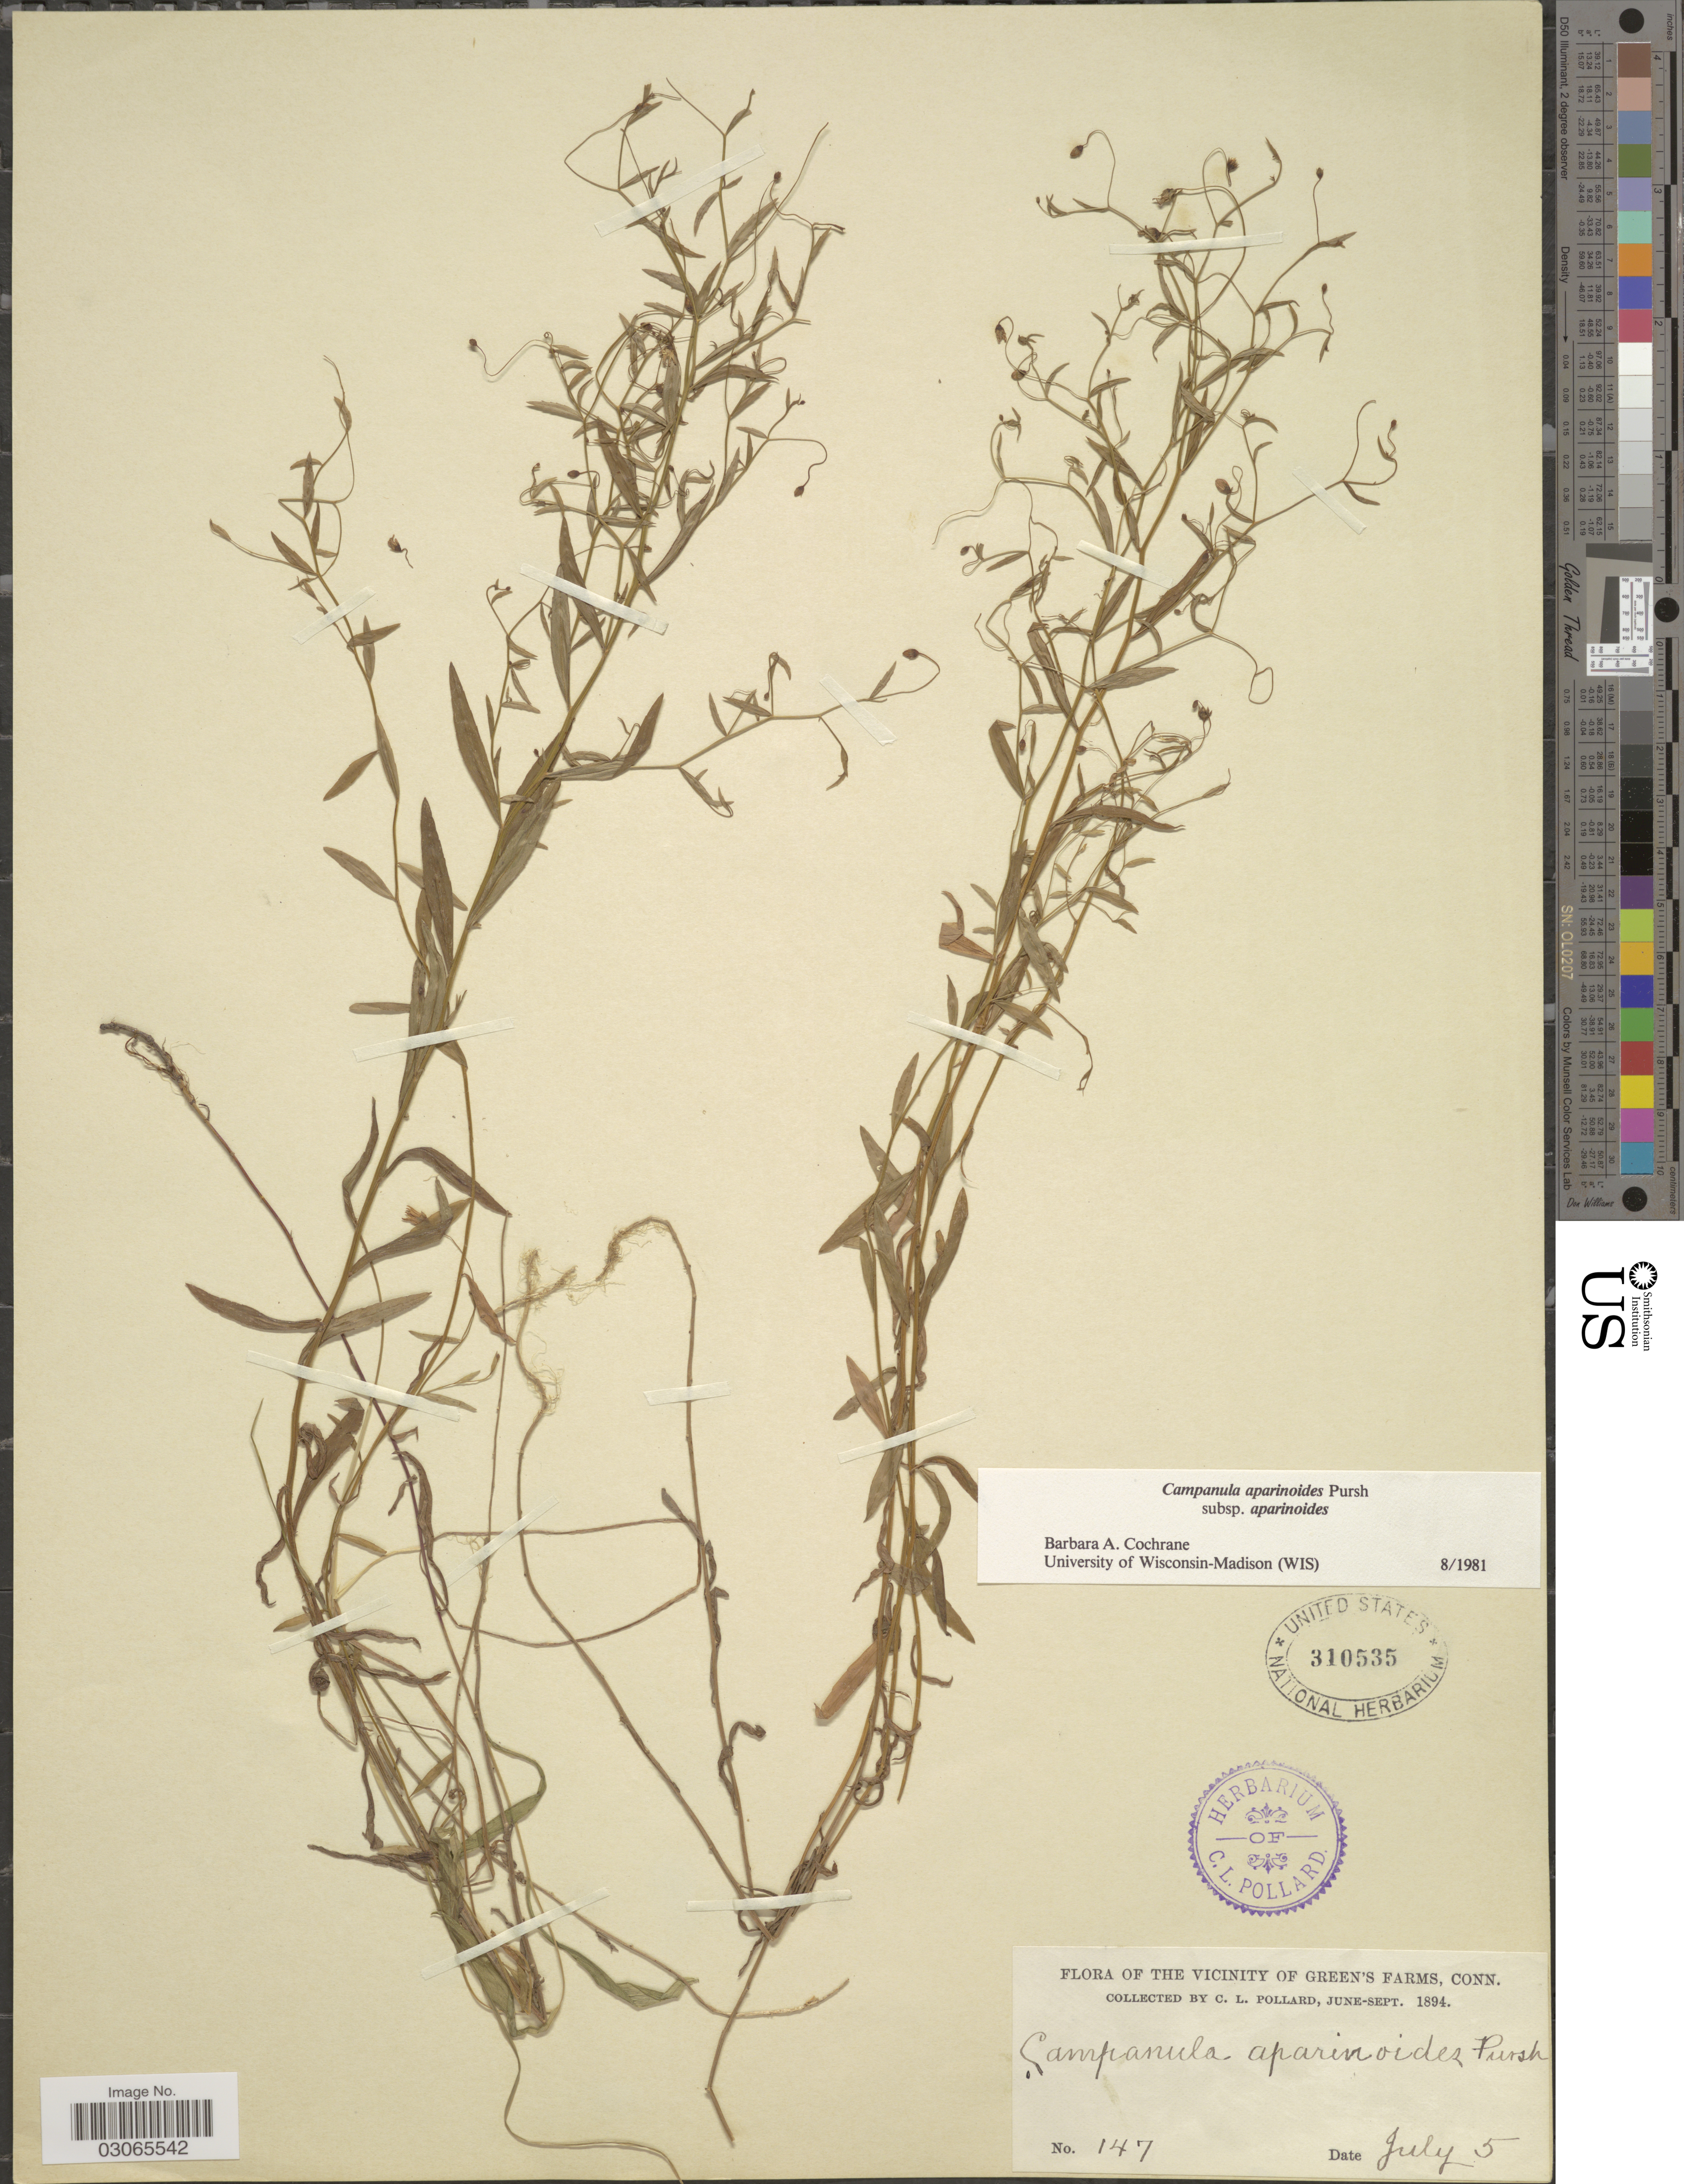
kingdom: Plantae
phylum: Tracheophyta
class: Magnoliopsida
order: Asterales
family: Campanulaceae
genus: Campanula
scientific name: Campanula aparinoides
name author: Pursh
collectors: C. L. Pollard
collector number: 147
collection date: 1894-07-05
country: United States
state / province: Connecticut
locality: The vicinity of Green's Farms.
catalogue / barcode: US 310535